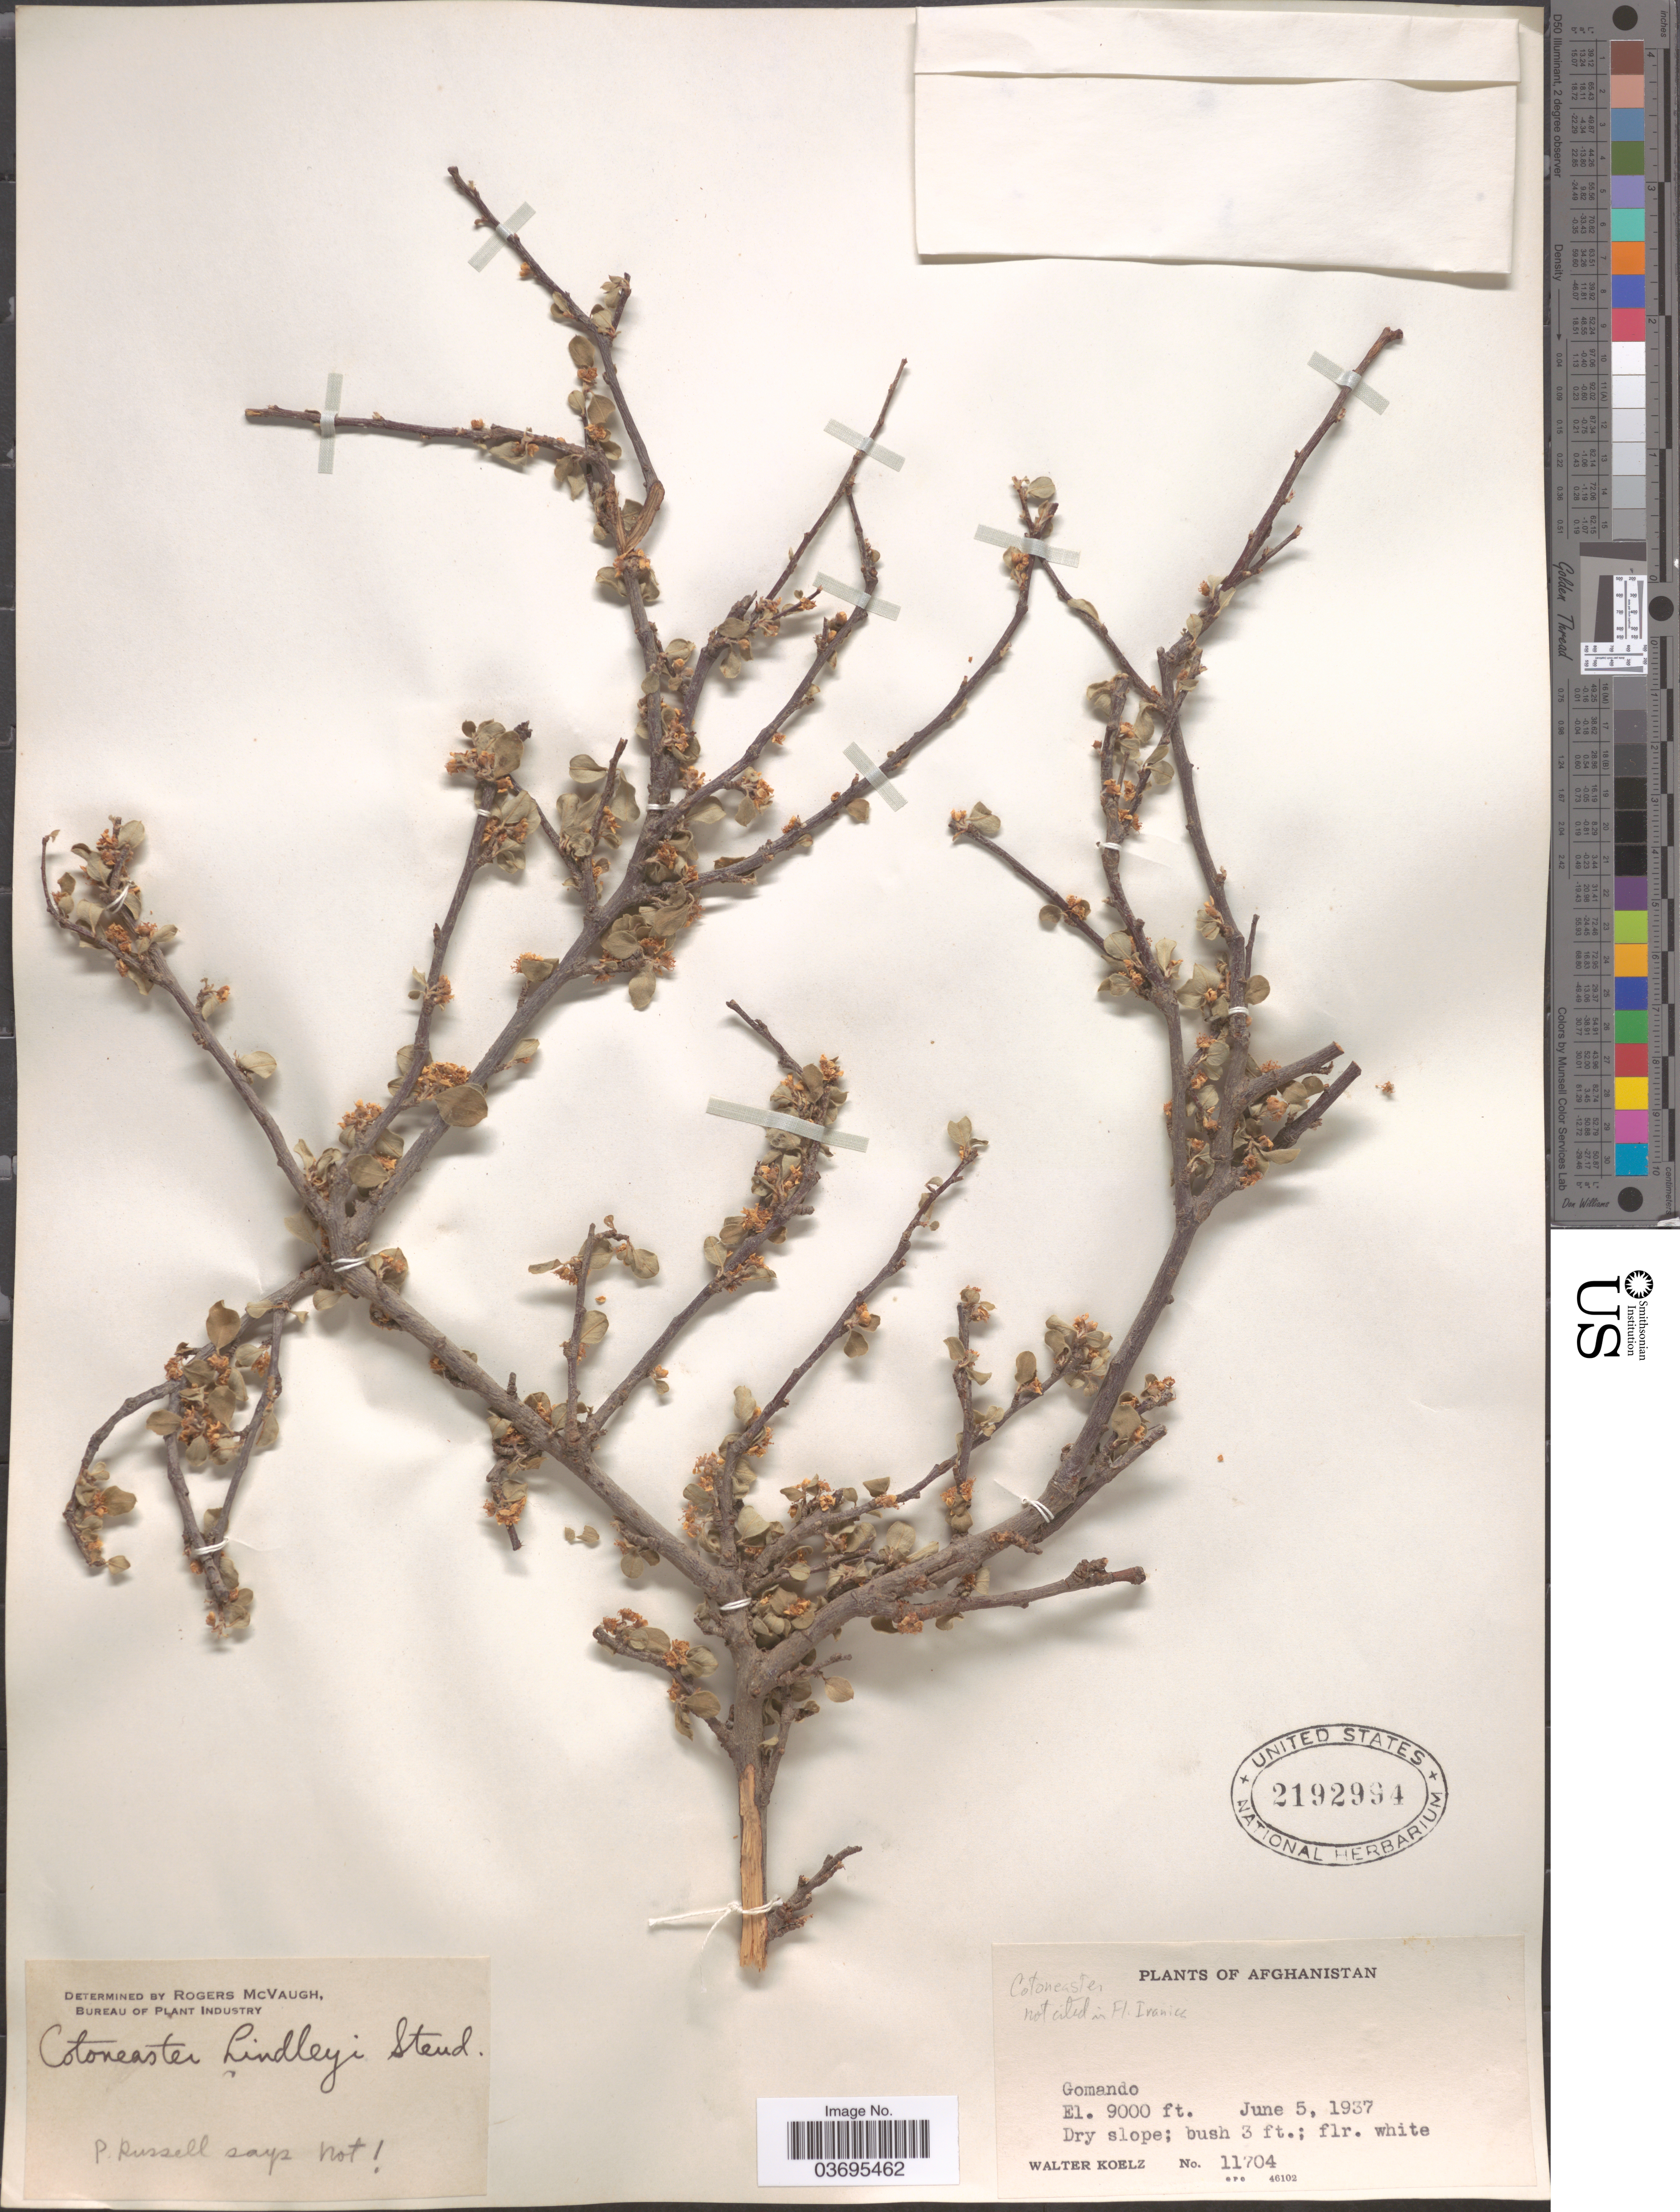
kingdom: Plantae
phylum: Tracheophyta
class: Magnoliopsida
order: Rosales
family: Rosaceae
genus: Cotoneaster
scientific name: Cotoneaster lindleyi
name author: Steud.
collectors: W. N. Koelz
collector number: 11704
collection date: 1937-06-05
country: Afghanistan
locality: Gomando.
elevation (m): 2743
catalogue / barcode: US 2192994